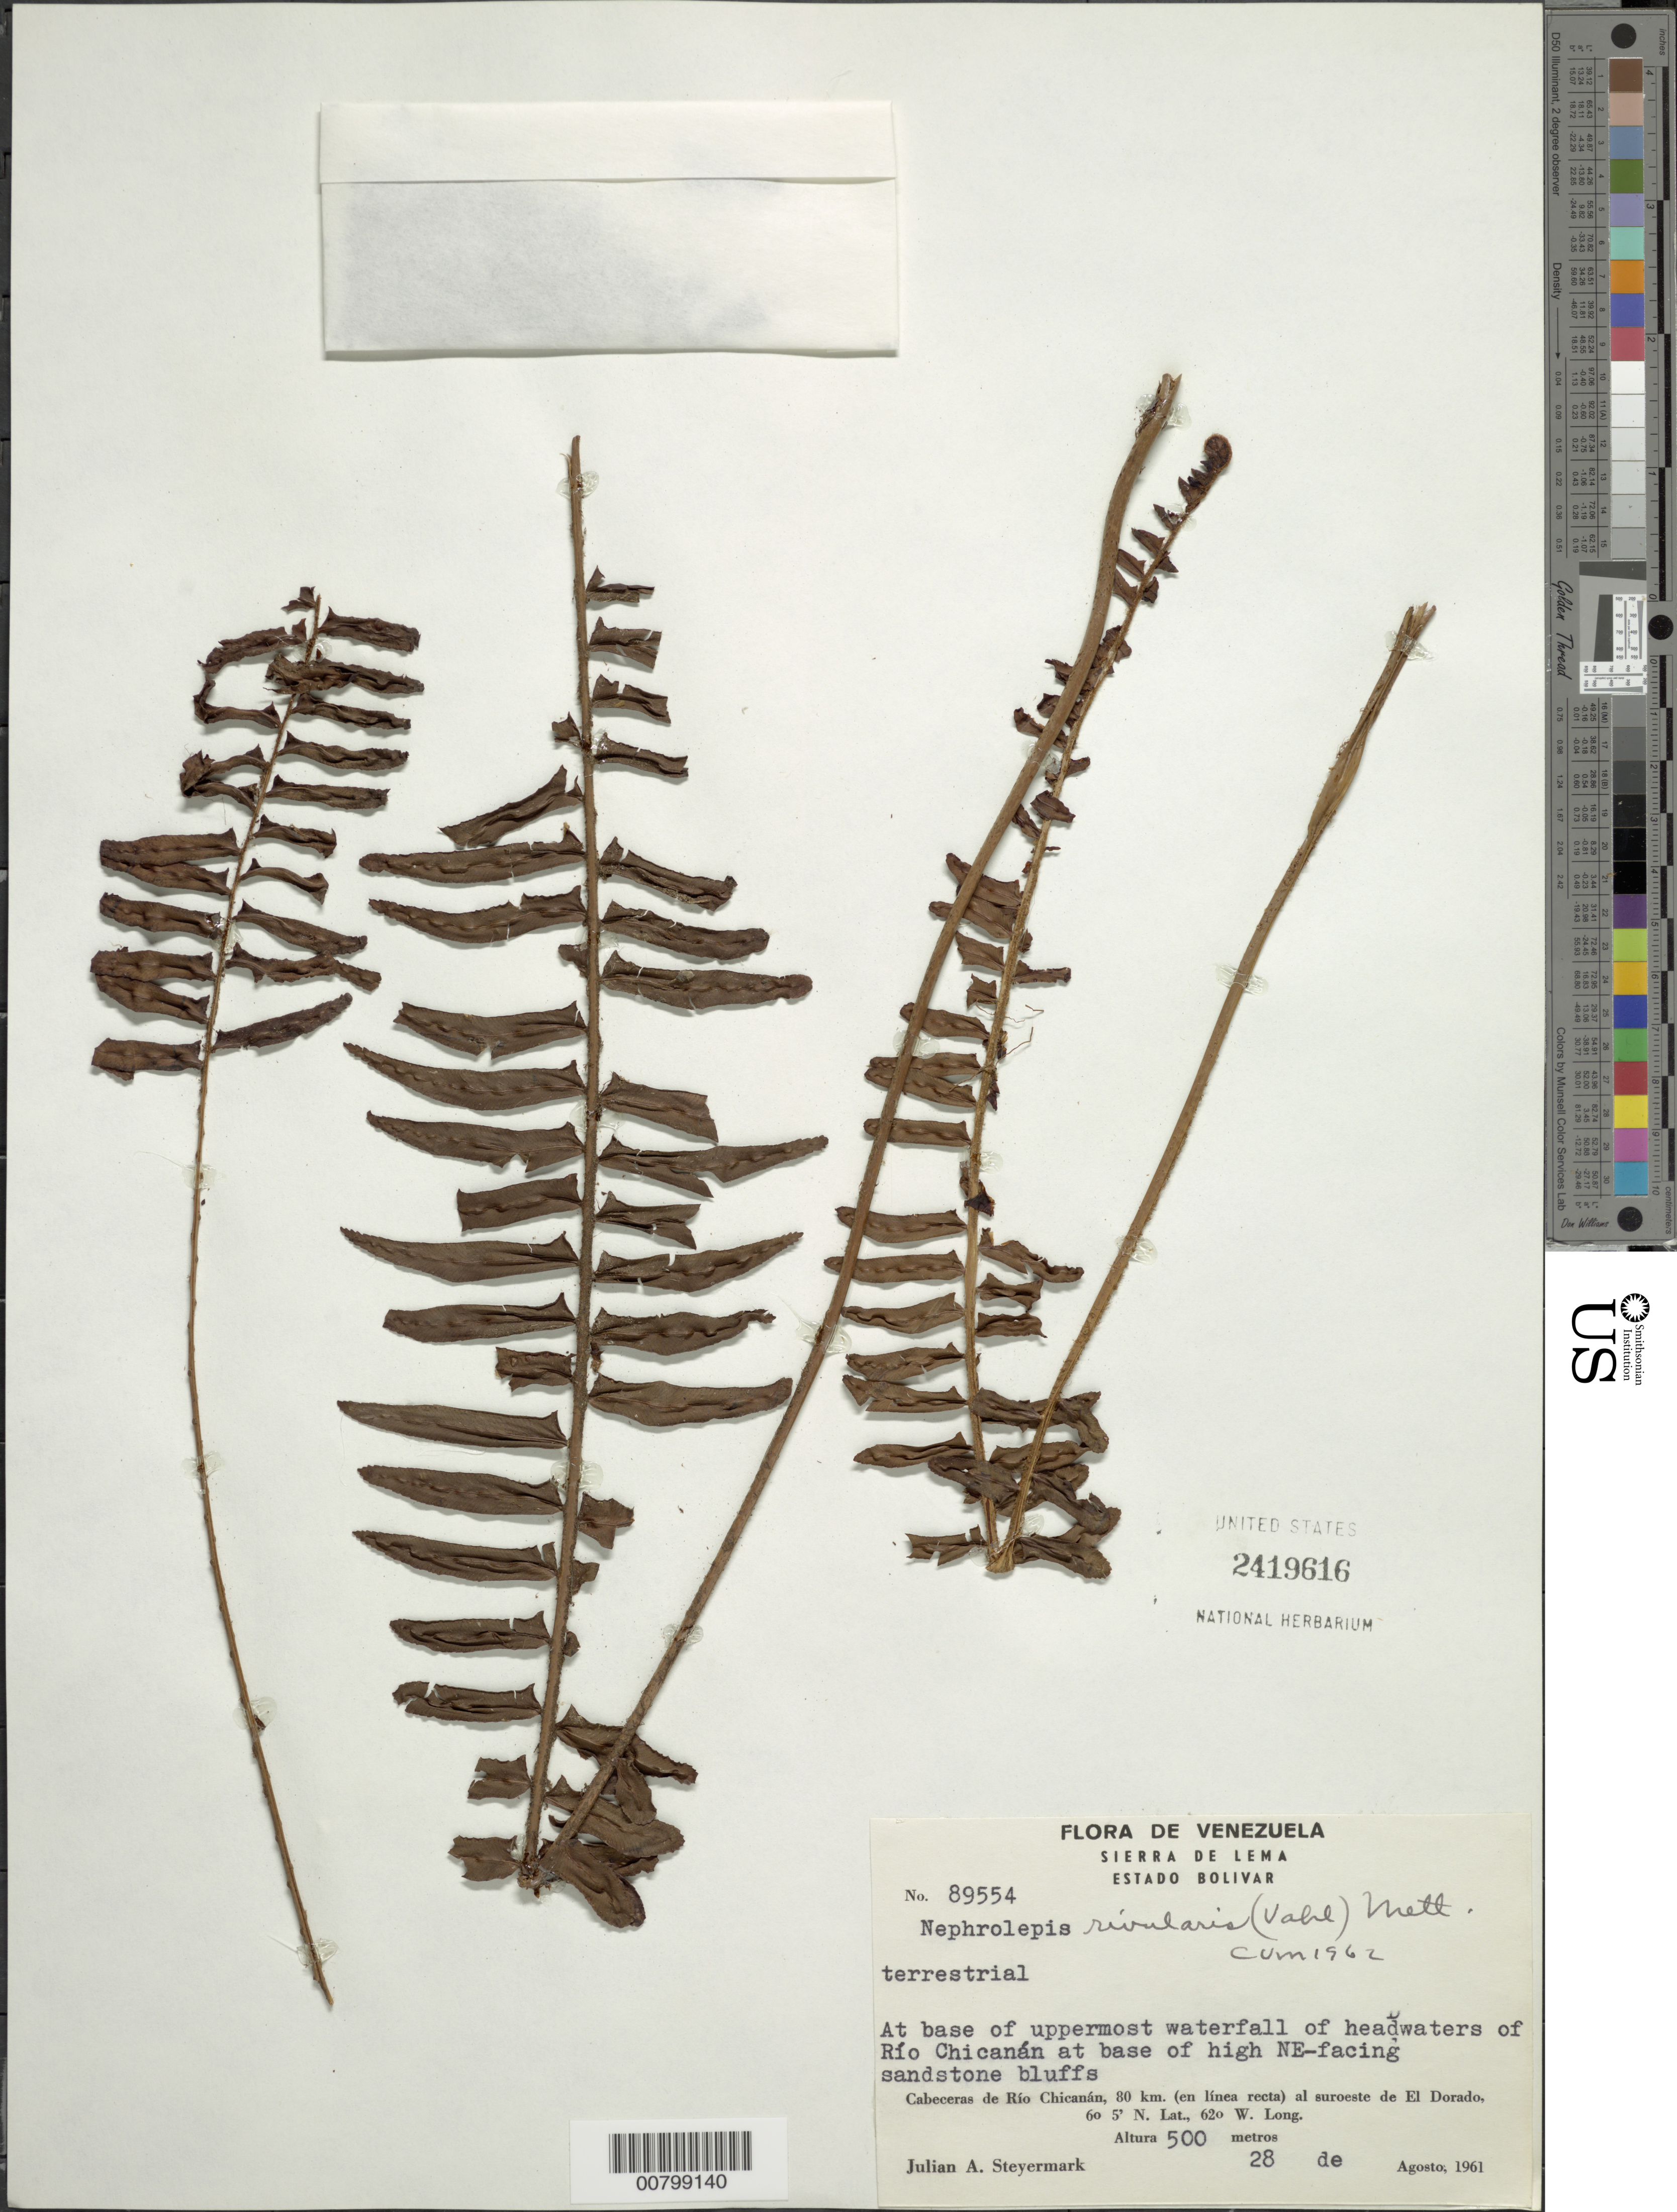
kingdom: Plantae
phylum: Tracheophyta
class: Polypodiopsida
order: Polypodiales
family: Nephrolepidaceae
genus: Nephrolepis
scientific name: Nephrolepis rivularis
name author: (Vahl) Mett. ex Krug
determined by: Morton, C. V.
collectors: J. Steyermark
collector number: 89554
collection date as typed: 28-Aug-61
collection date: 1961-08-28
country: Venezuela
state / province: Bolívar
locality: Sierra de Lema, Cabeceras de Río Chicanán, 80 km in straight line to SW of El Dorado, headwaters of Río Chicanán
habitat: Base of uppermost waterfall, base of high NE-facing sandstone bluffs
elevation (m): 500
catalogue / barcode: US 2419616